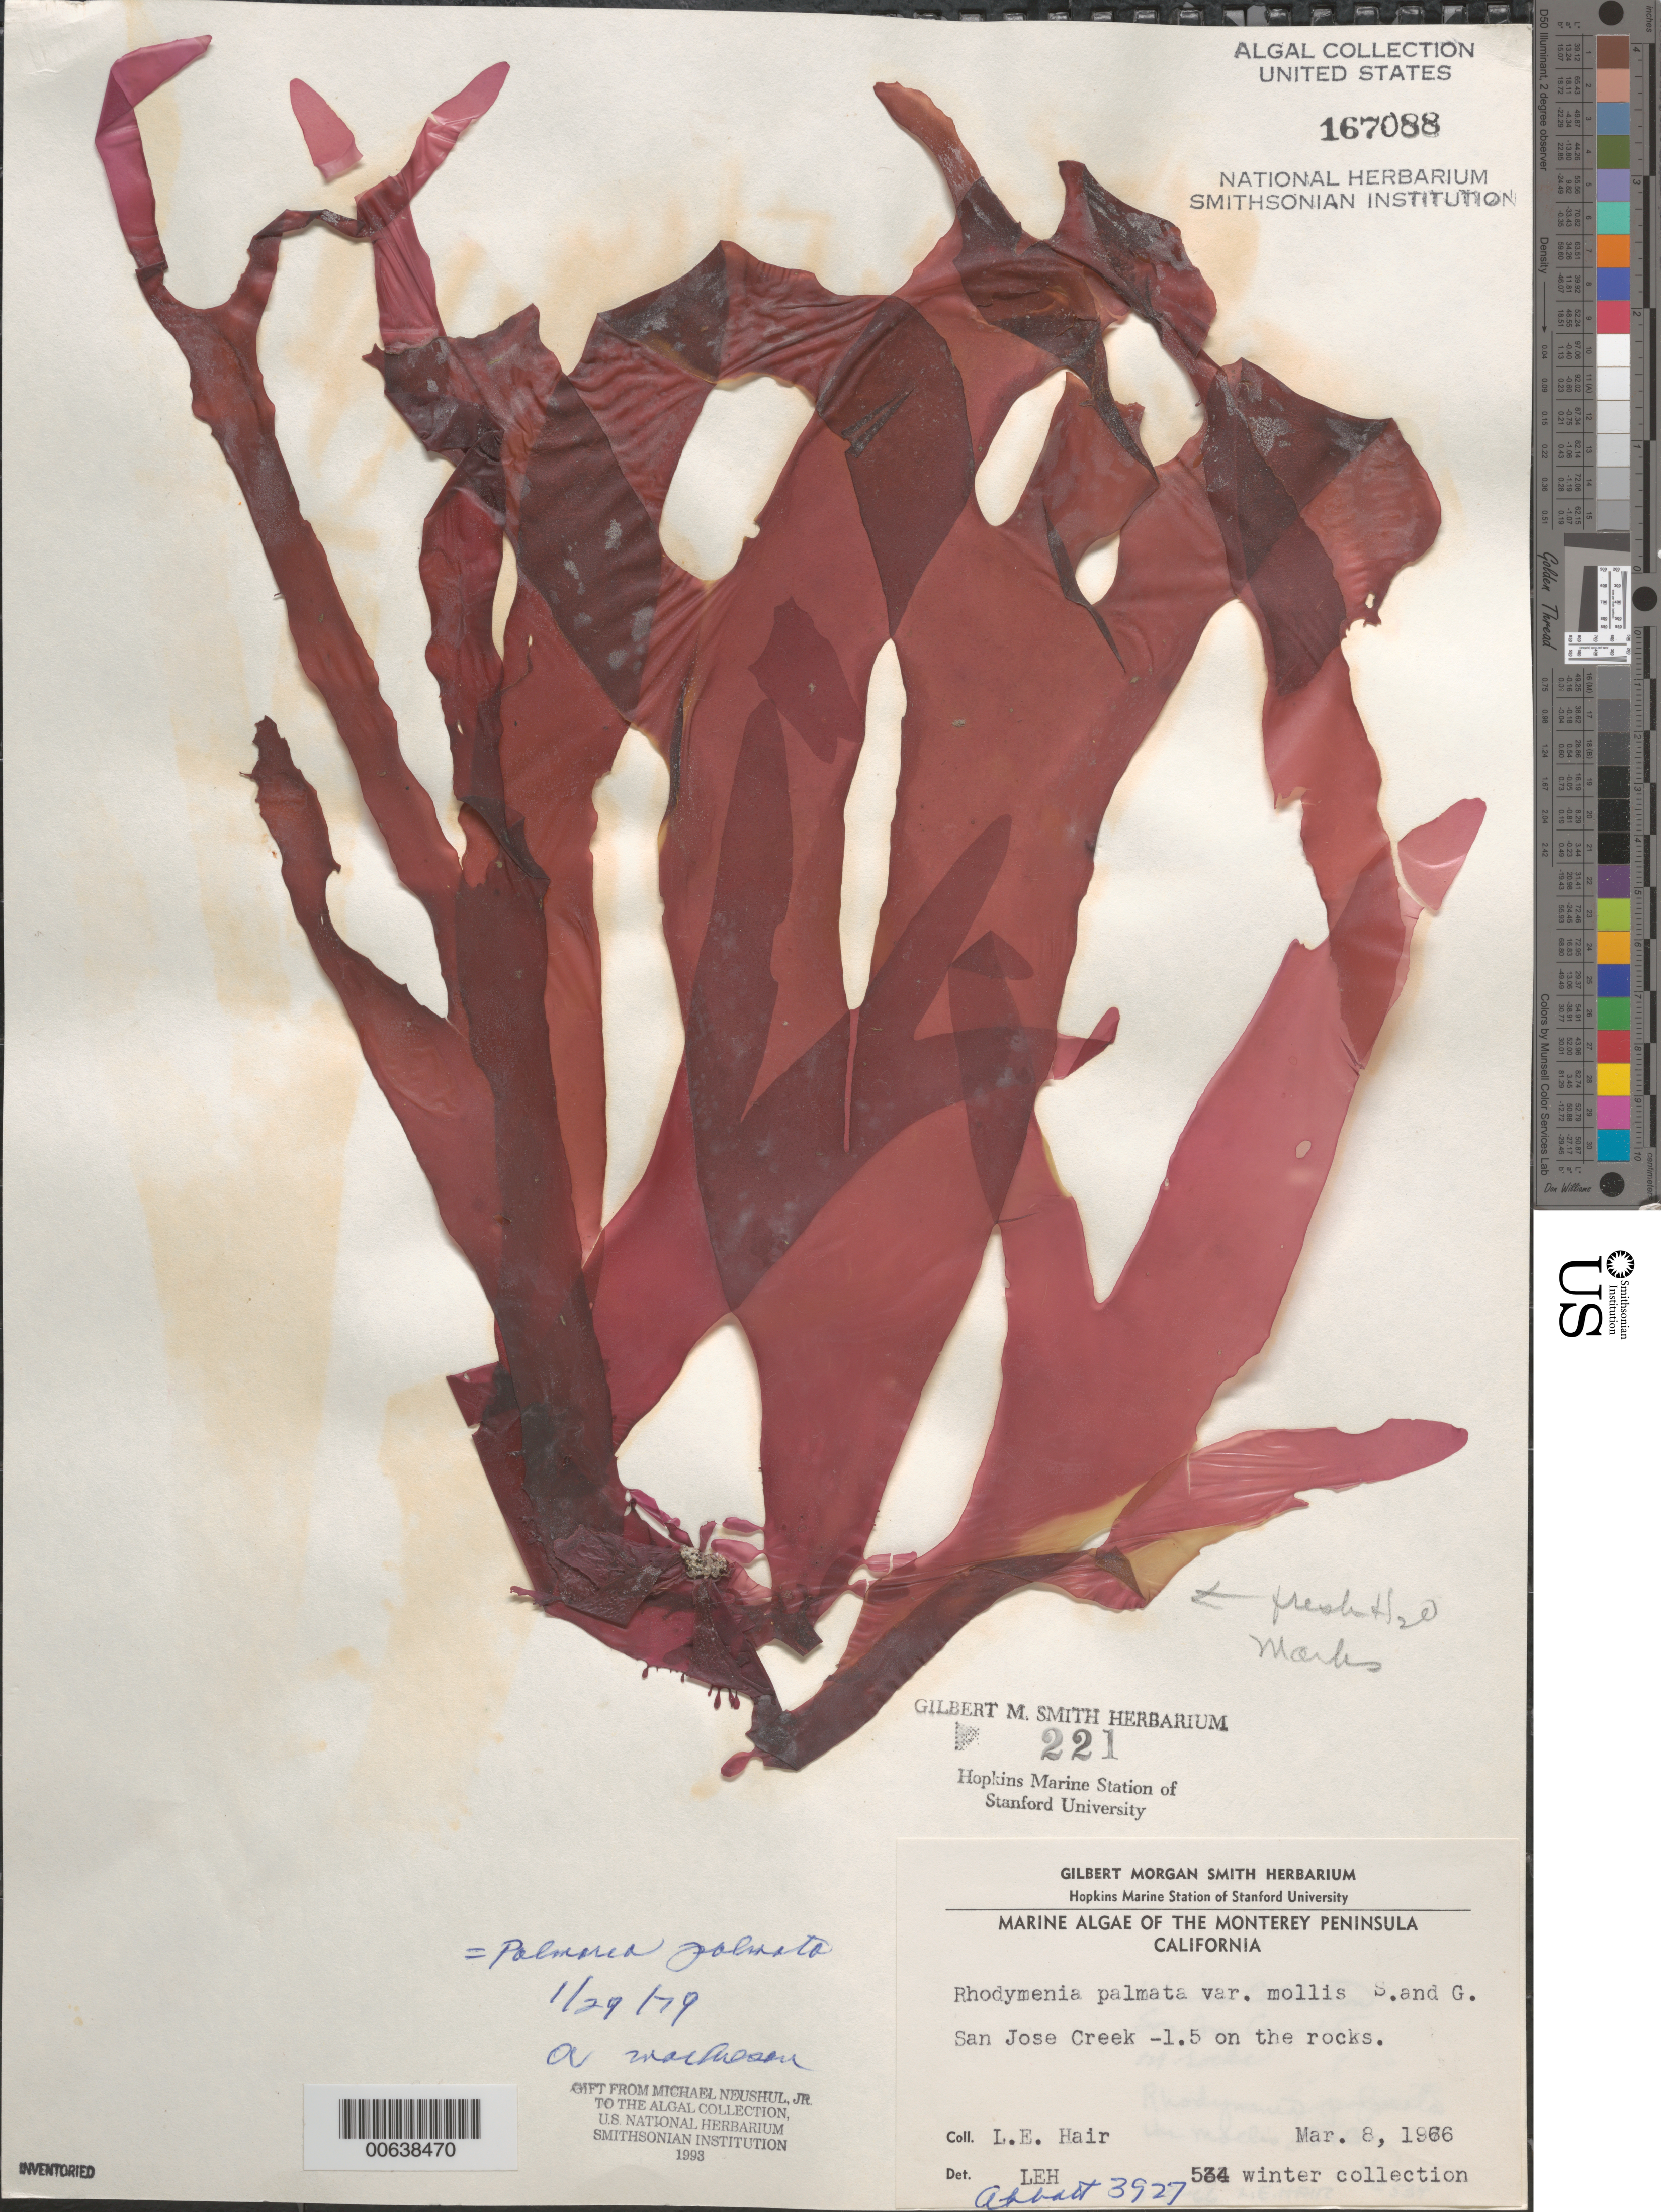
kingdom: Plantae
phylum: Rhodophyta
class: Florideophyceae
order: Palmariales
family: Palmariaceae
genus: Palmaria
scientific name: Palmaria palmata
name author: (L.) F. Weber & D. Mohr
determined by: Mathieson, A. C.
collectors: L. Hair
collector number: LEH 534 & IAA 3927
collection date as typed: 08 Mar 1966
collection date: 1966-03-08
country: United States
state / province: California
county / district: Monterey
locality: San Jose Creek, Monterey Peninsula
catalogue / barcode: US 167088